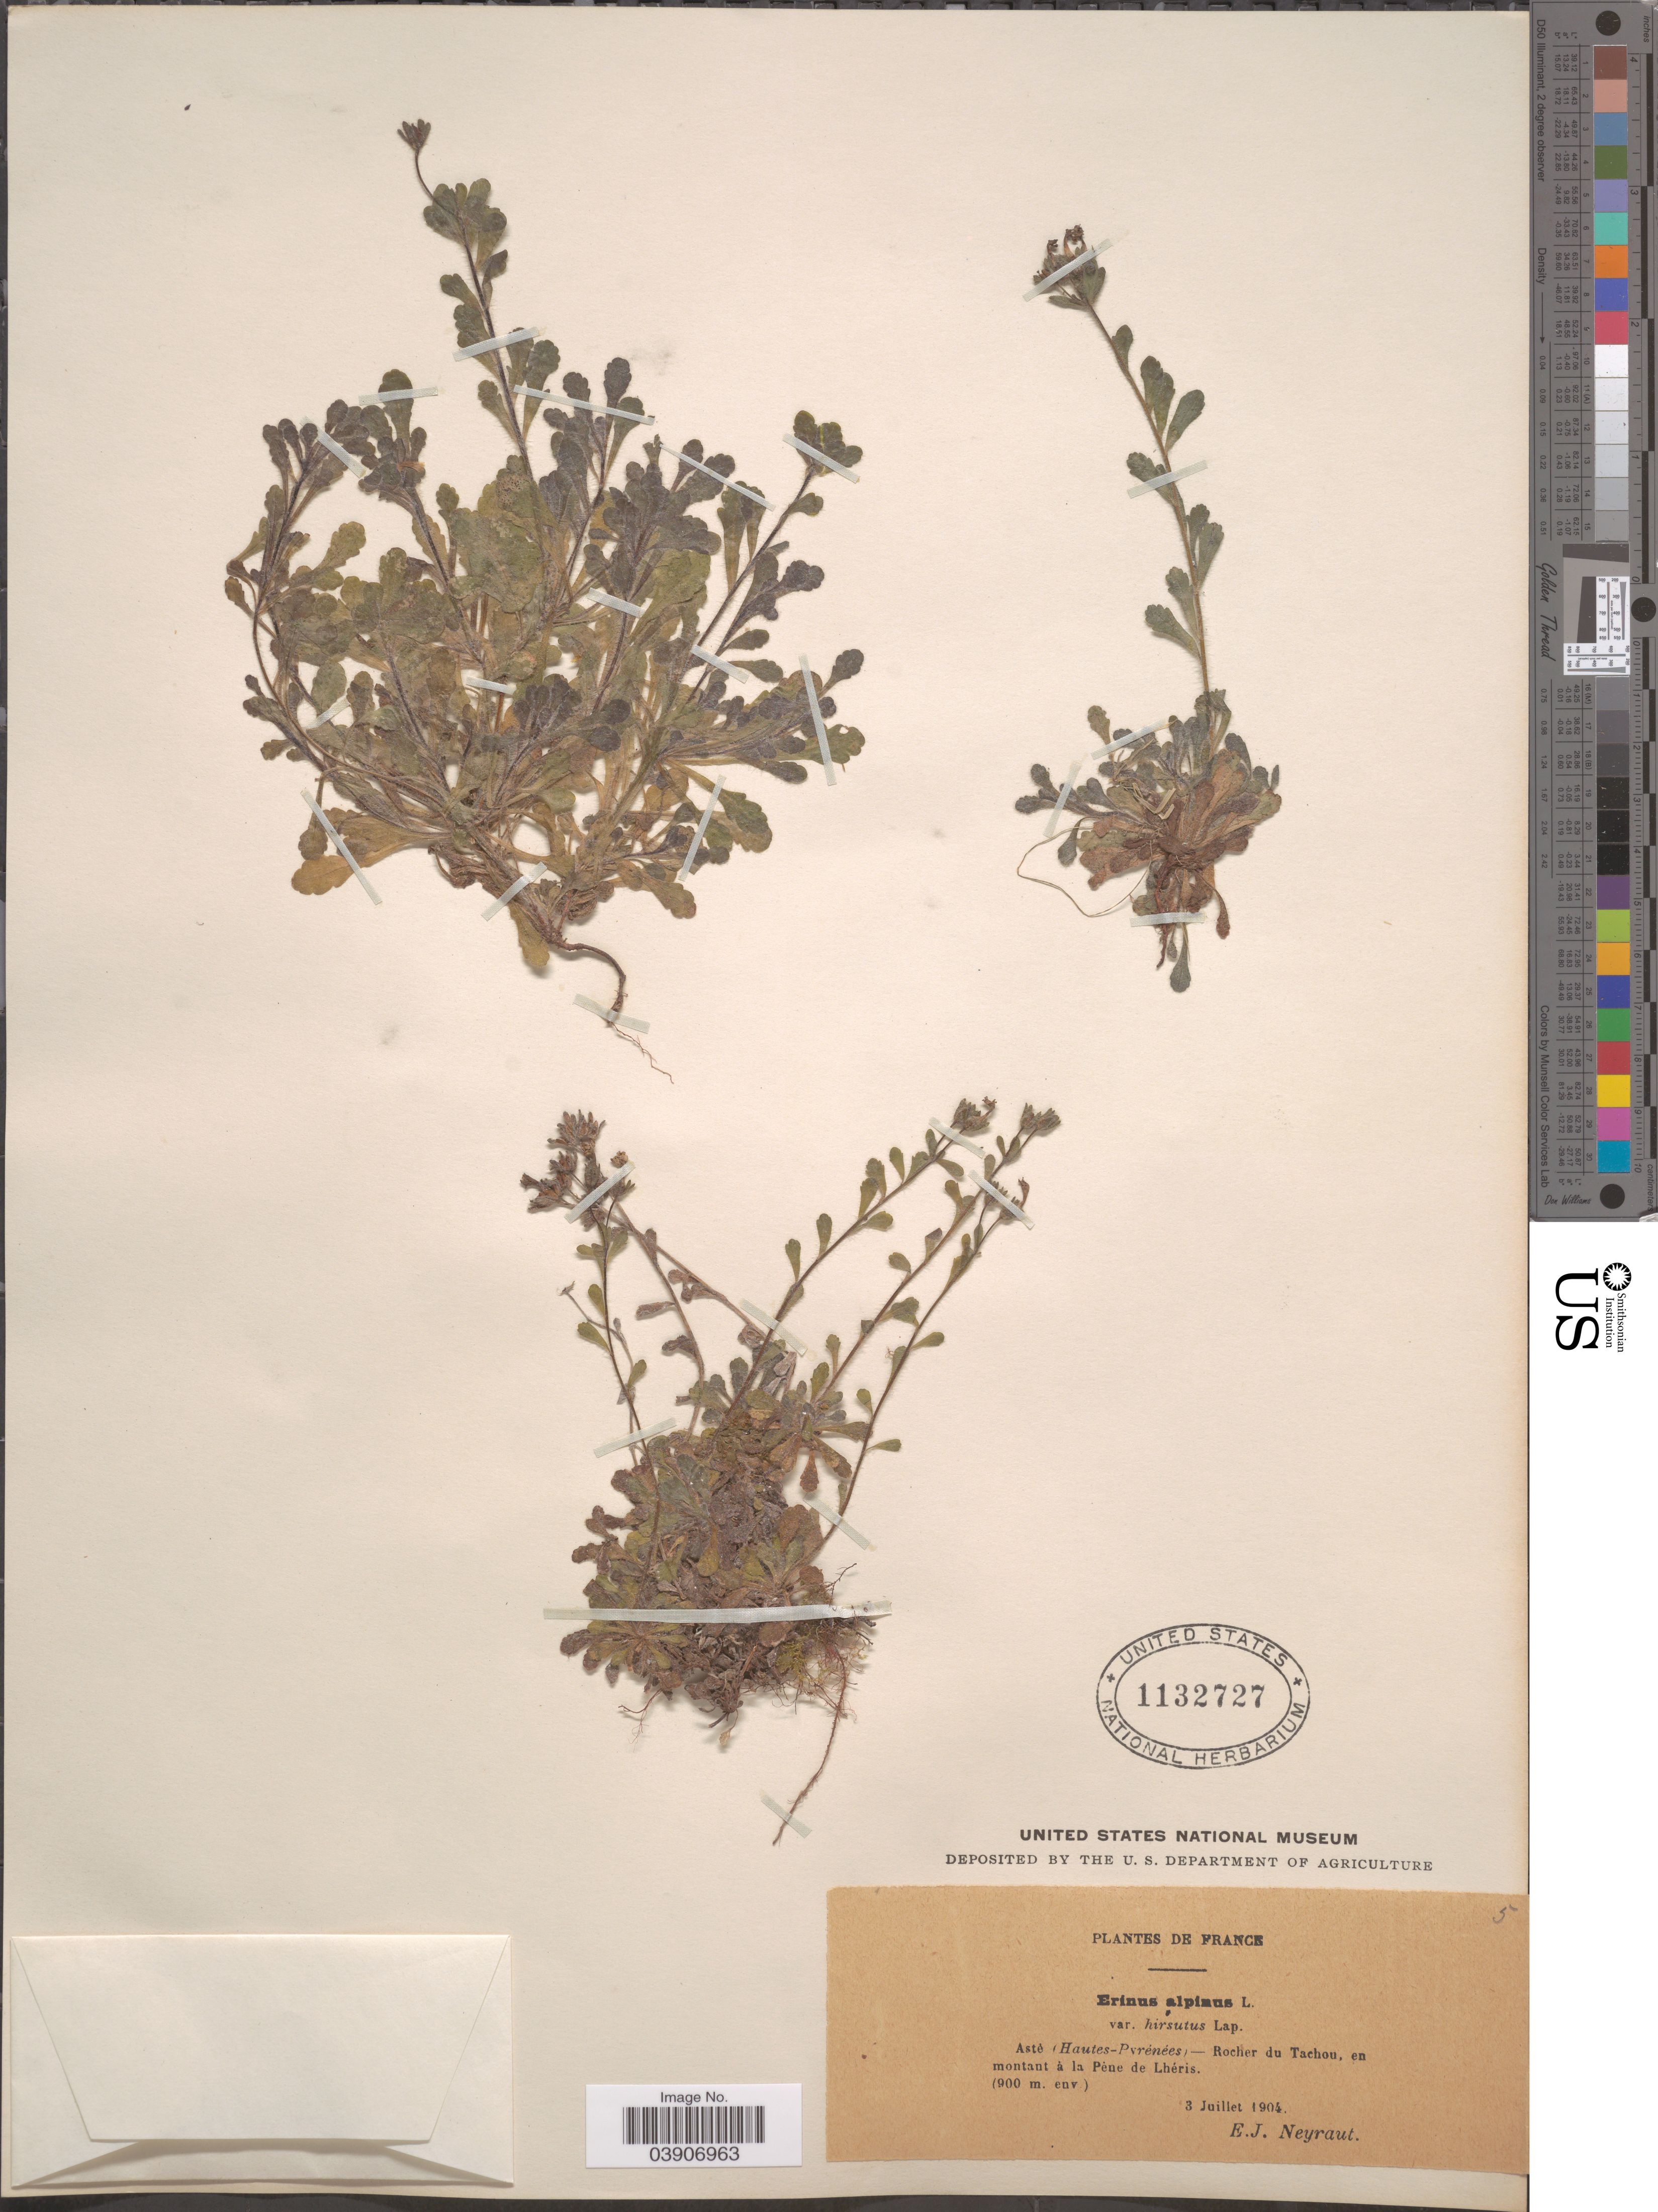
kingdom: Plantae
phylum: Tracheophyta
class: Magnoliopsida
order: Lamiales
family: Plantaginaceae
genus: Erinus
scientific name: Erinus alpinus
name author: L.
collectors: E. Neyraut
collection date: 1904-07-03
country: France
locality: Astè (Hautes-Pyrénées) - Rocher du Tachou, en montant á la Péne de Lhéris.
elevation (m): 900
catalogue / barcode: US 1132727